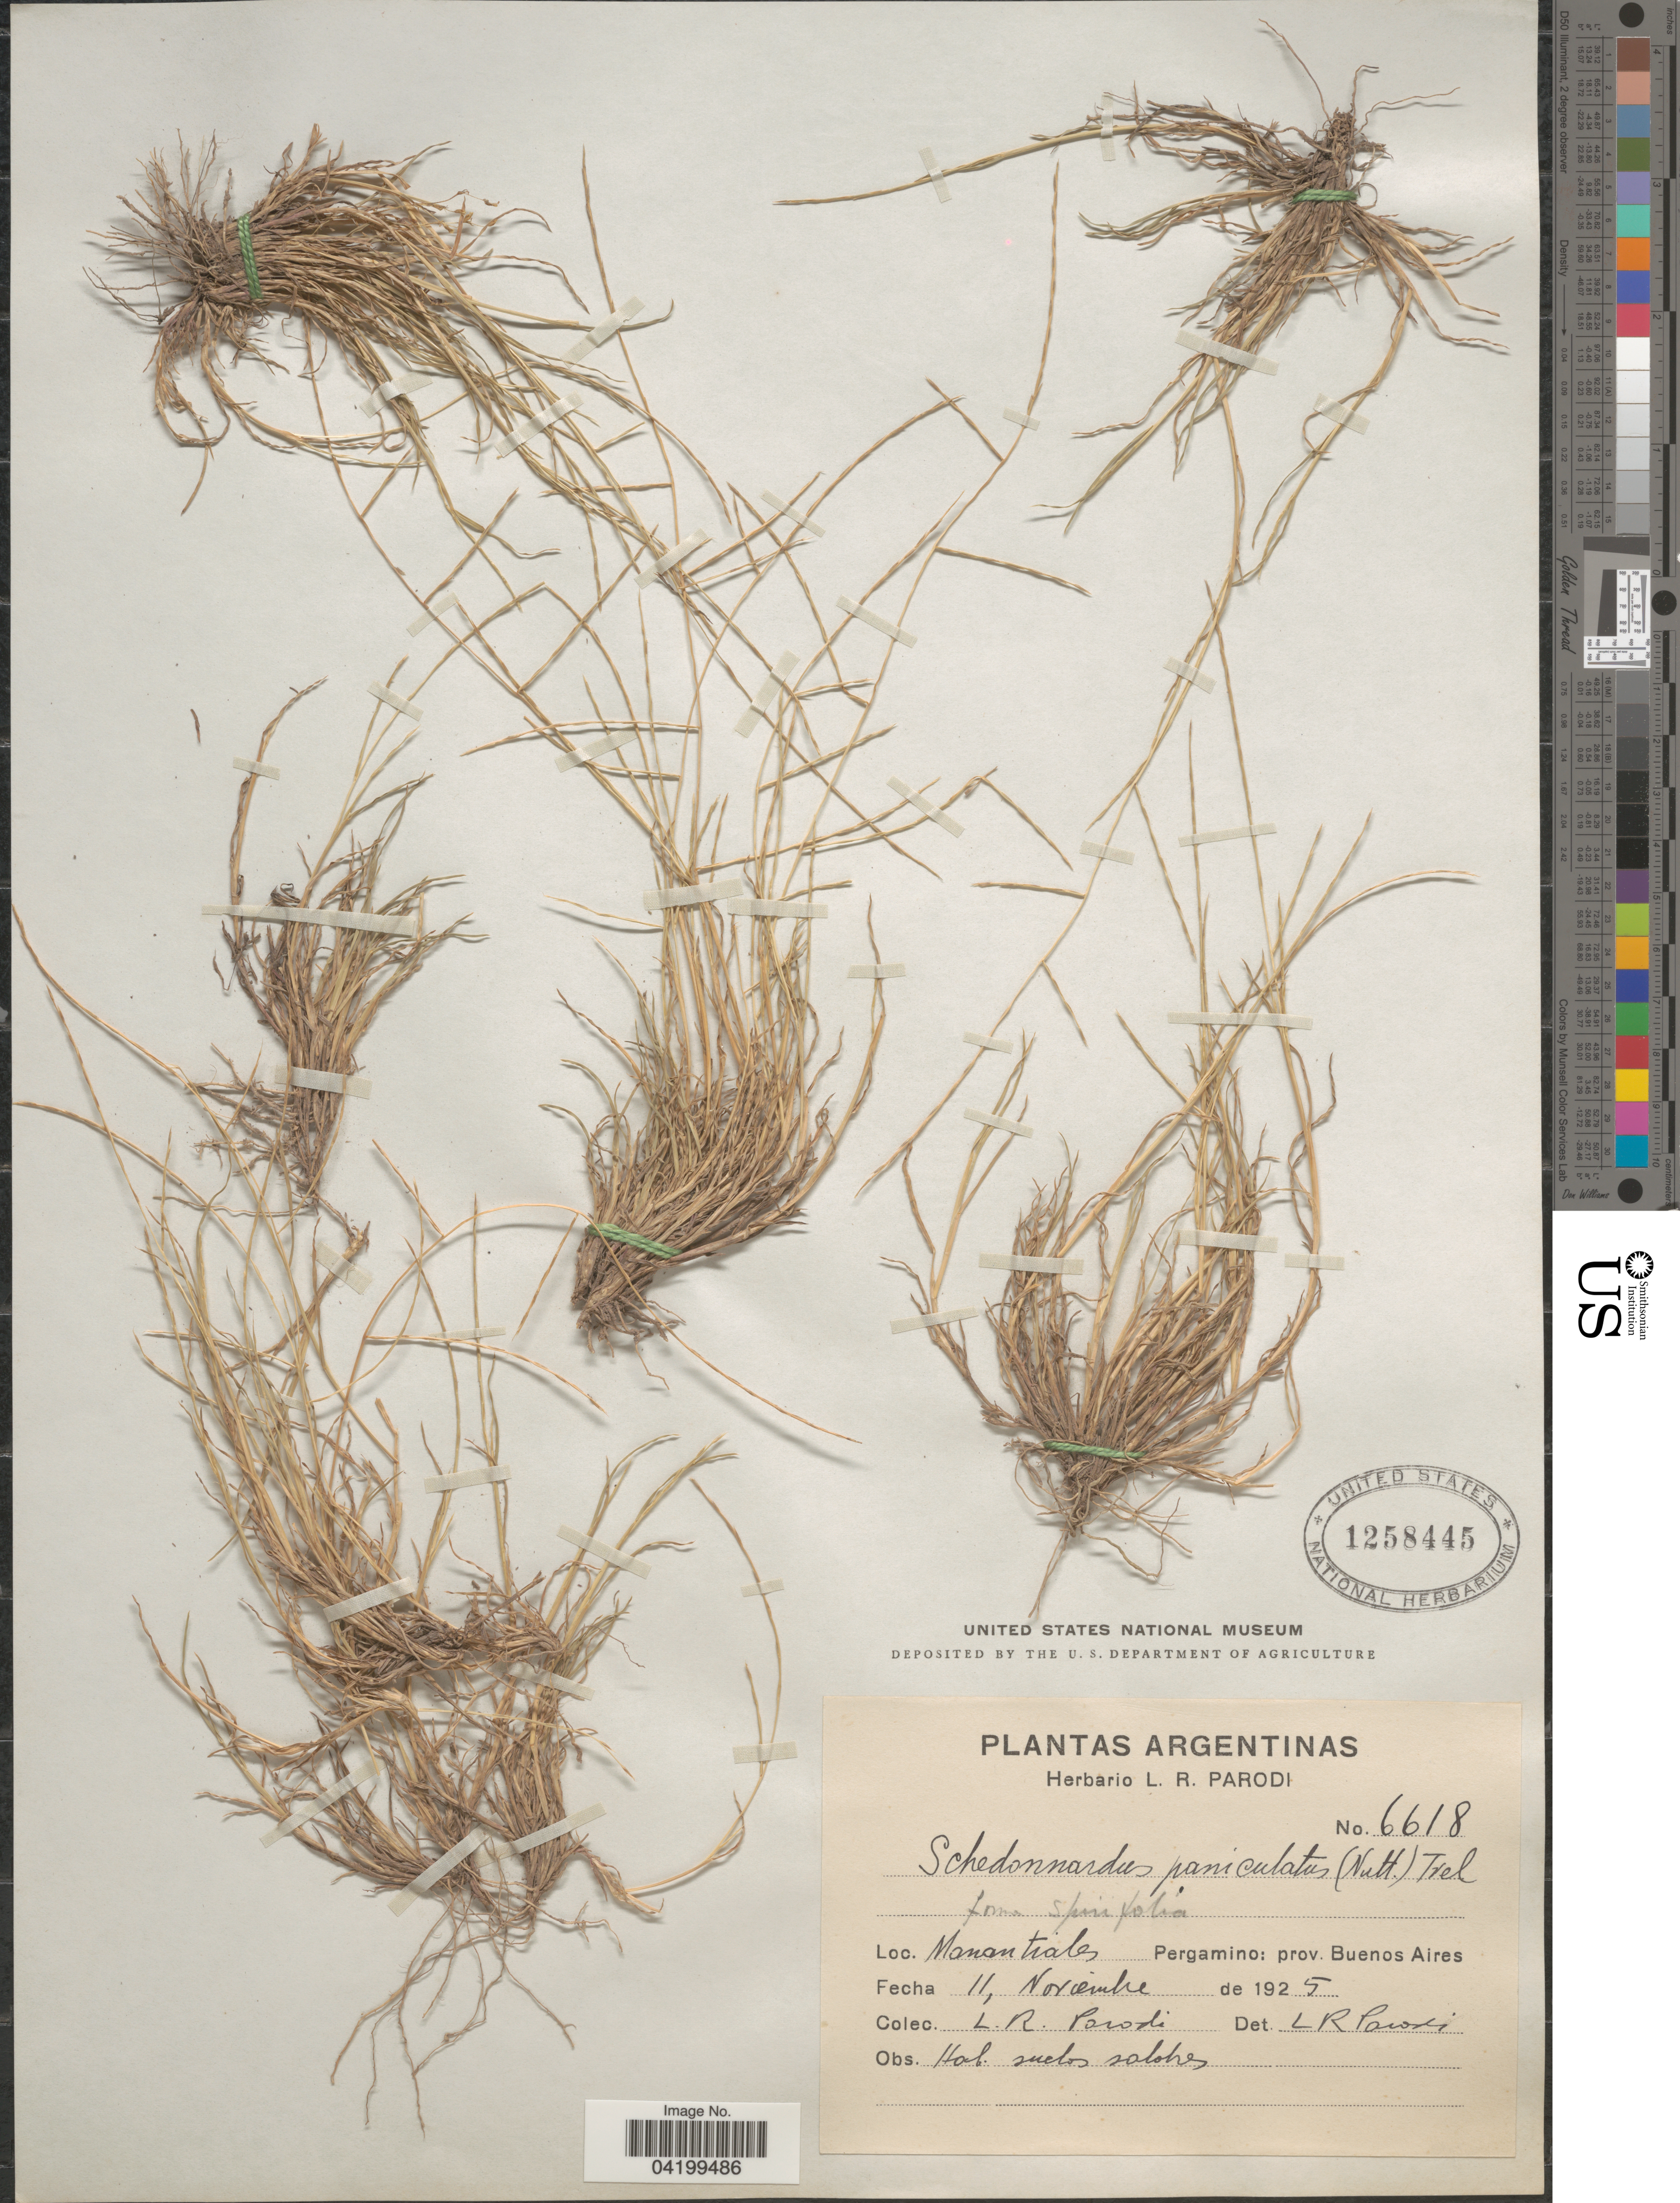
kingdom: Plantae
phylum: Tracheophyta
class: Liliopsida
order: Poales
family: Poaceae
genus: Muhlenbergia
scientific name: Muhlenbergia paniculata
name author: (Nutt.) Columbus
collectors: L. R. Parodi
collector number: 6618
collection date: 1925-11-11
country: Argentina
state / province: Buenos Aires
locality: Manantiales. Pergamino.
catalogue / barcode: US 1258445